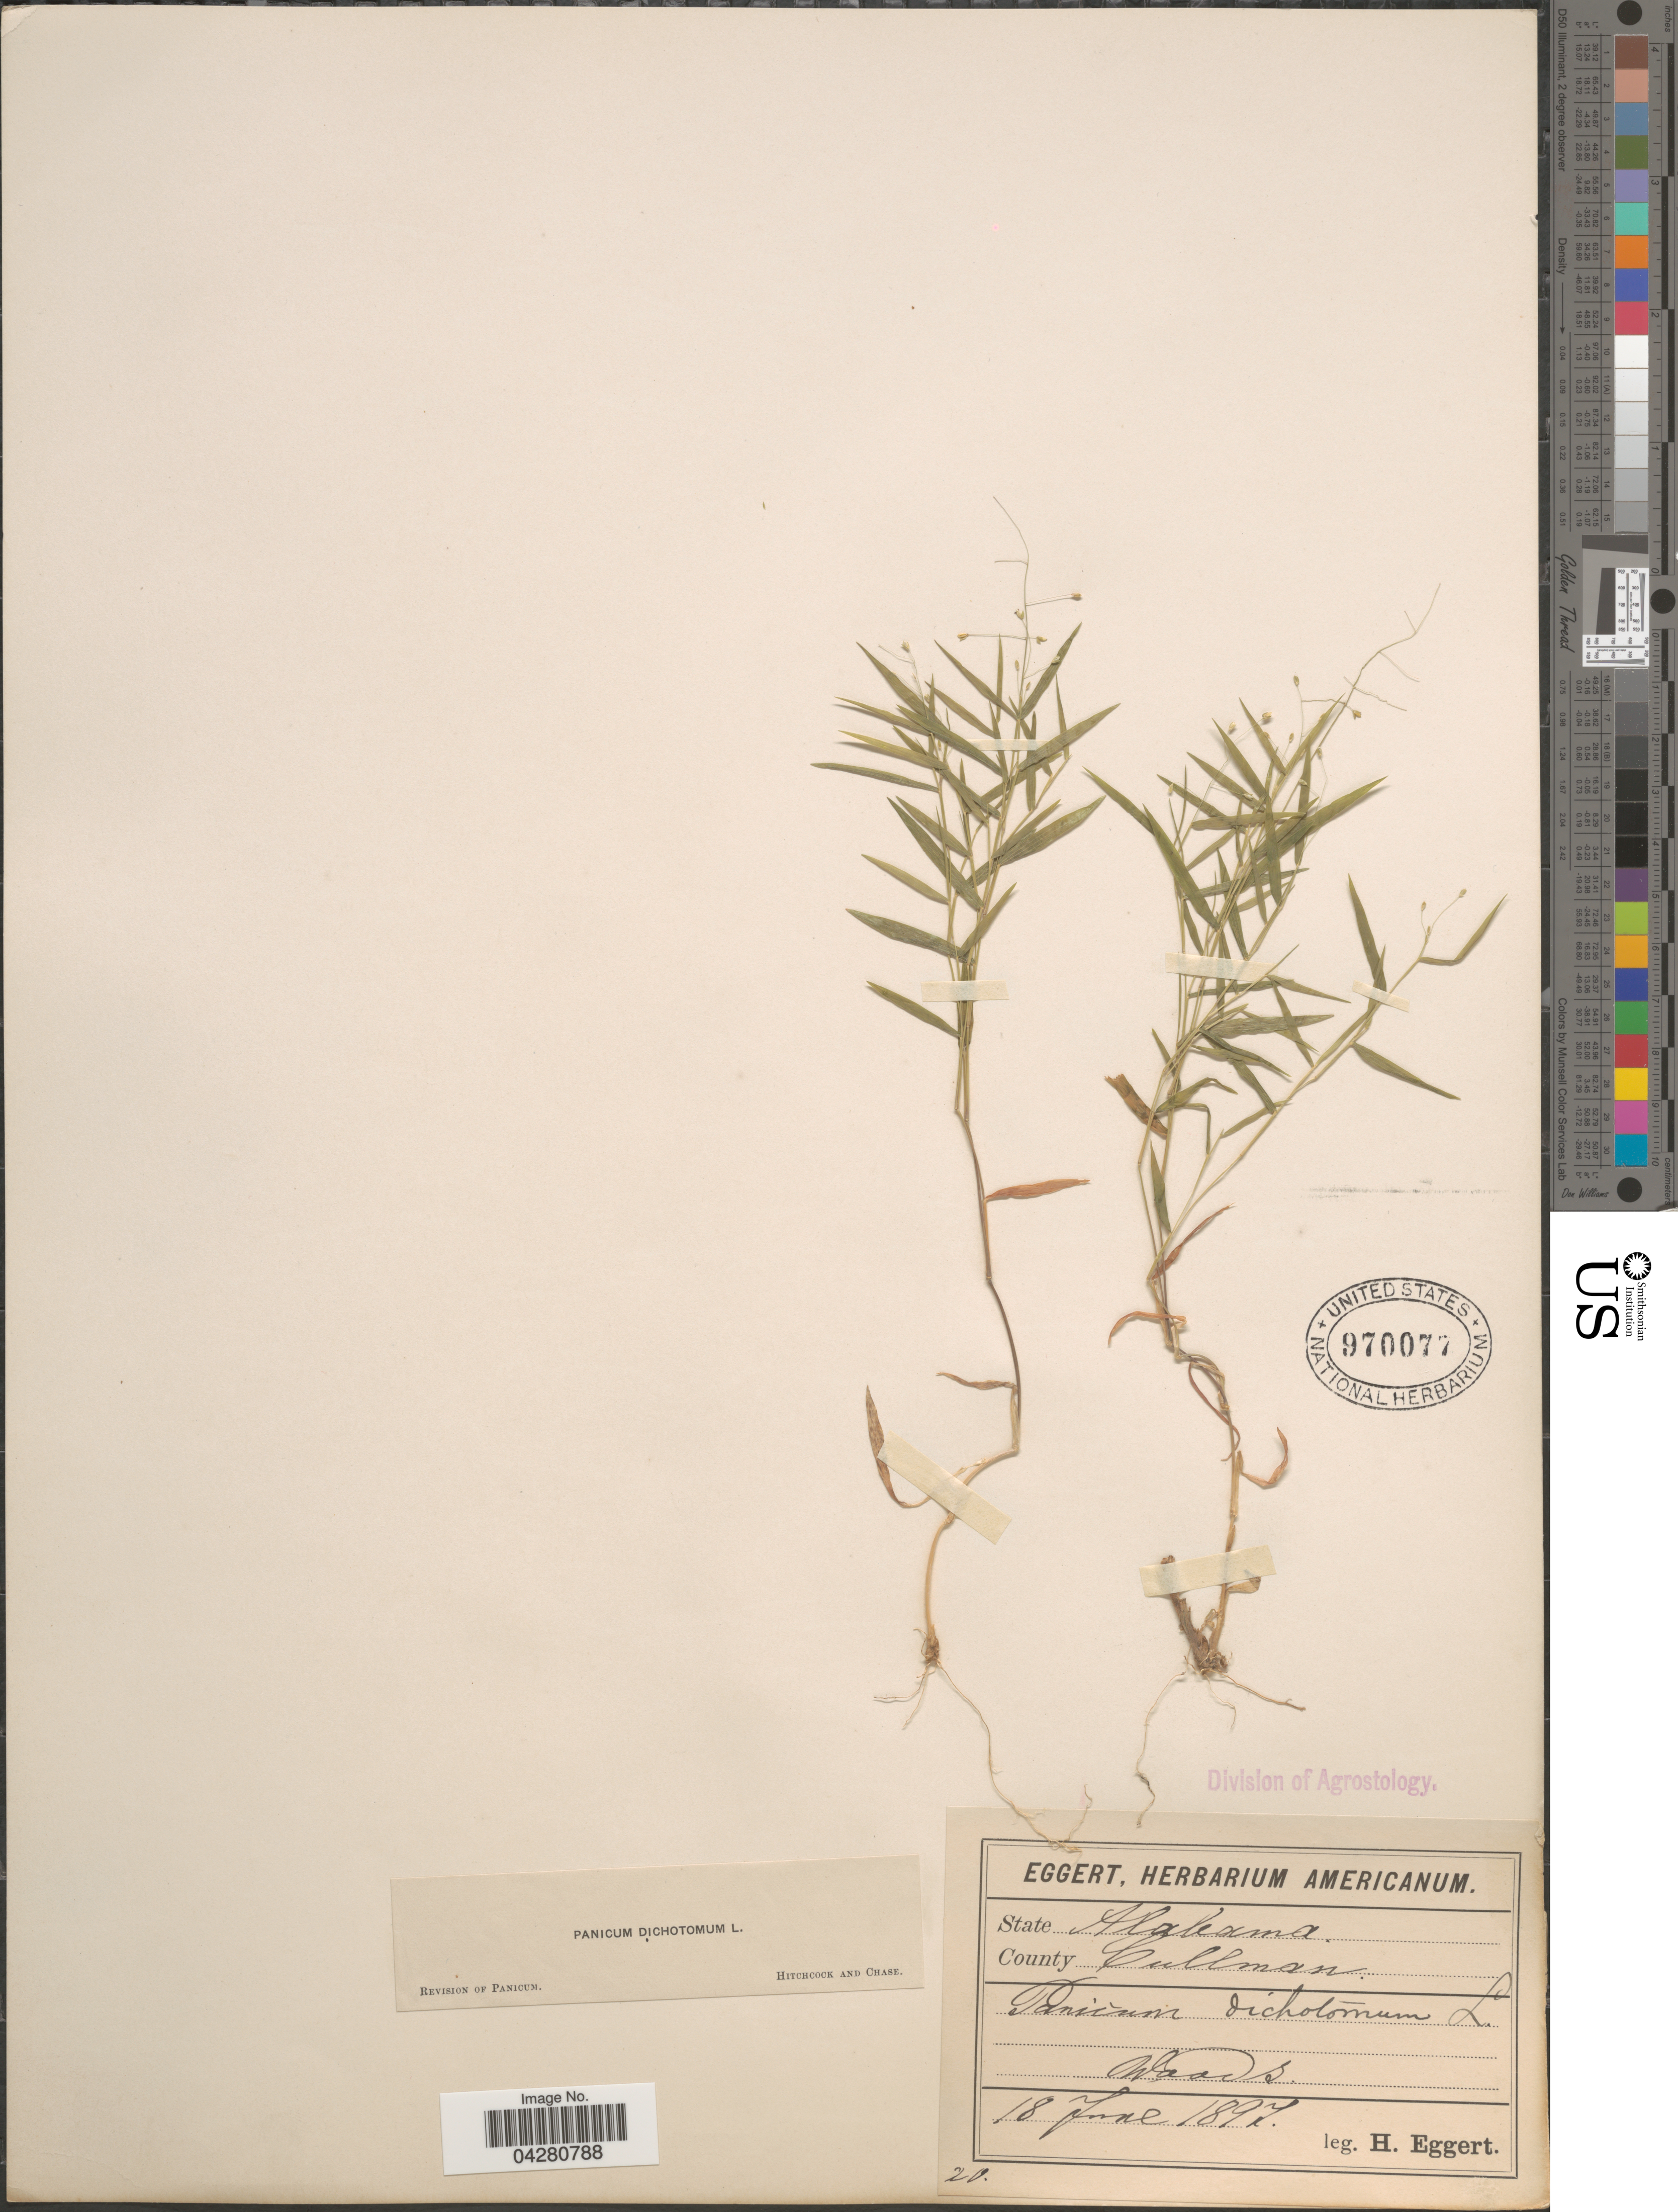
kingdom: Plantae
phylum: Tracheophyta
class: Liliopsida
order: Poales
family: Poaceae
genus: Dichanthelium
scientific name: Dichanthelium dichotomum var. dichotomum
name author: (L.) Gould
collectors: H. Eggert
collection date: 1897-06-18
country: United States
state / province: Alabama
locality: County Cullman. Woods.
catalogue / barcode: US 970077